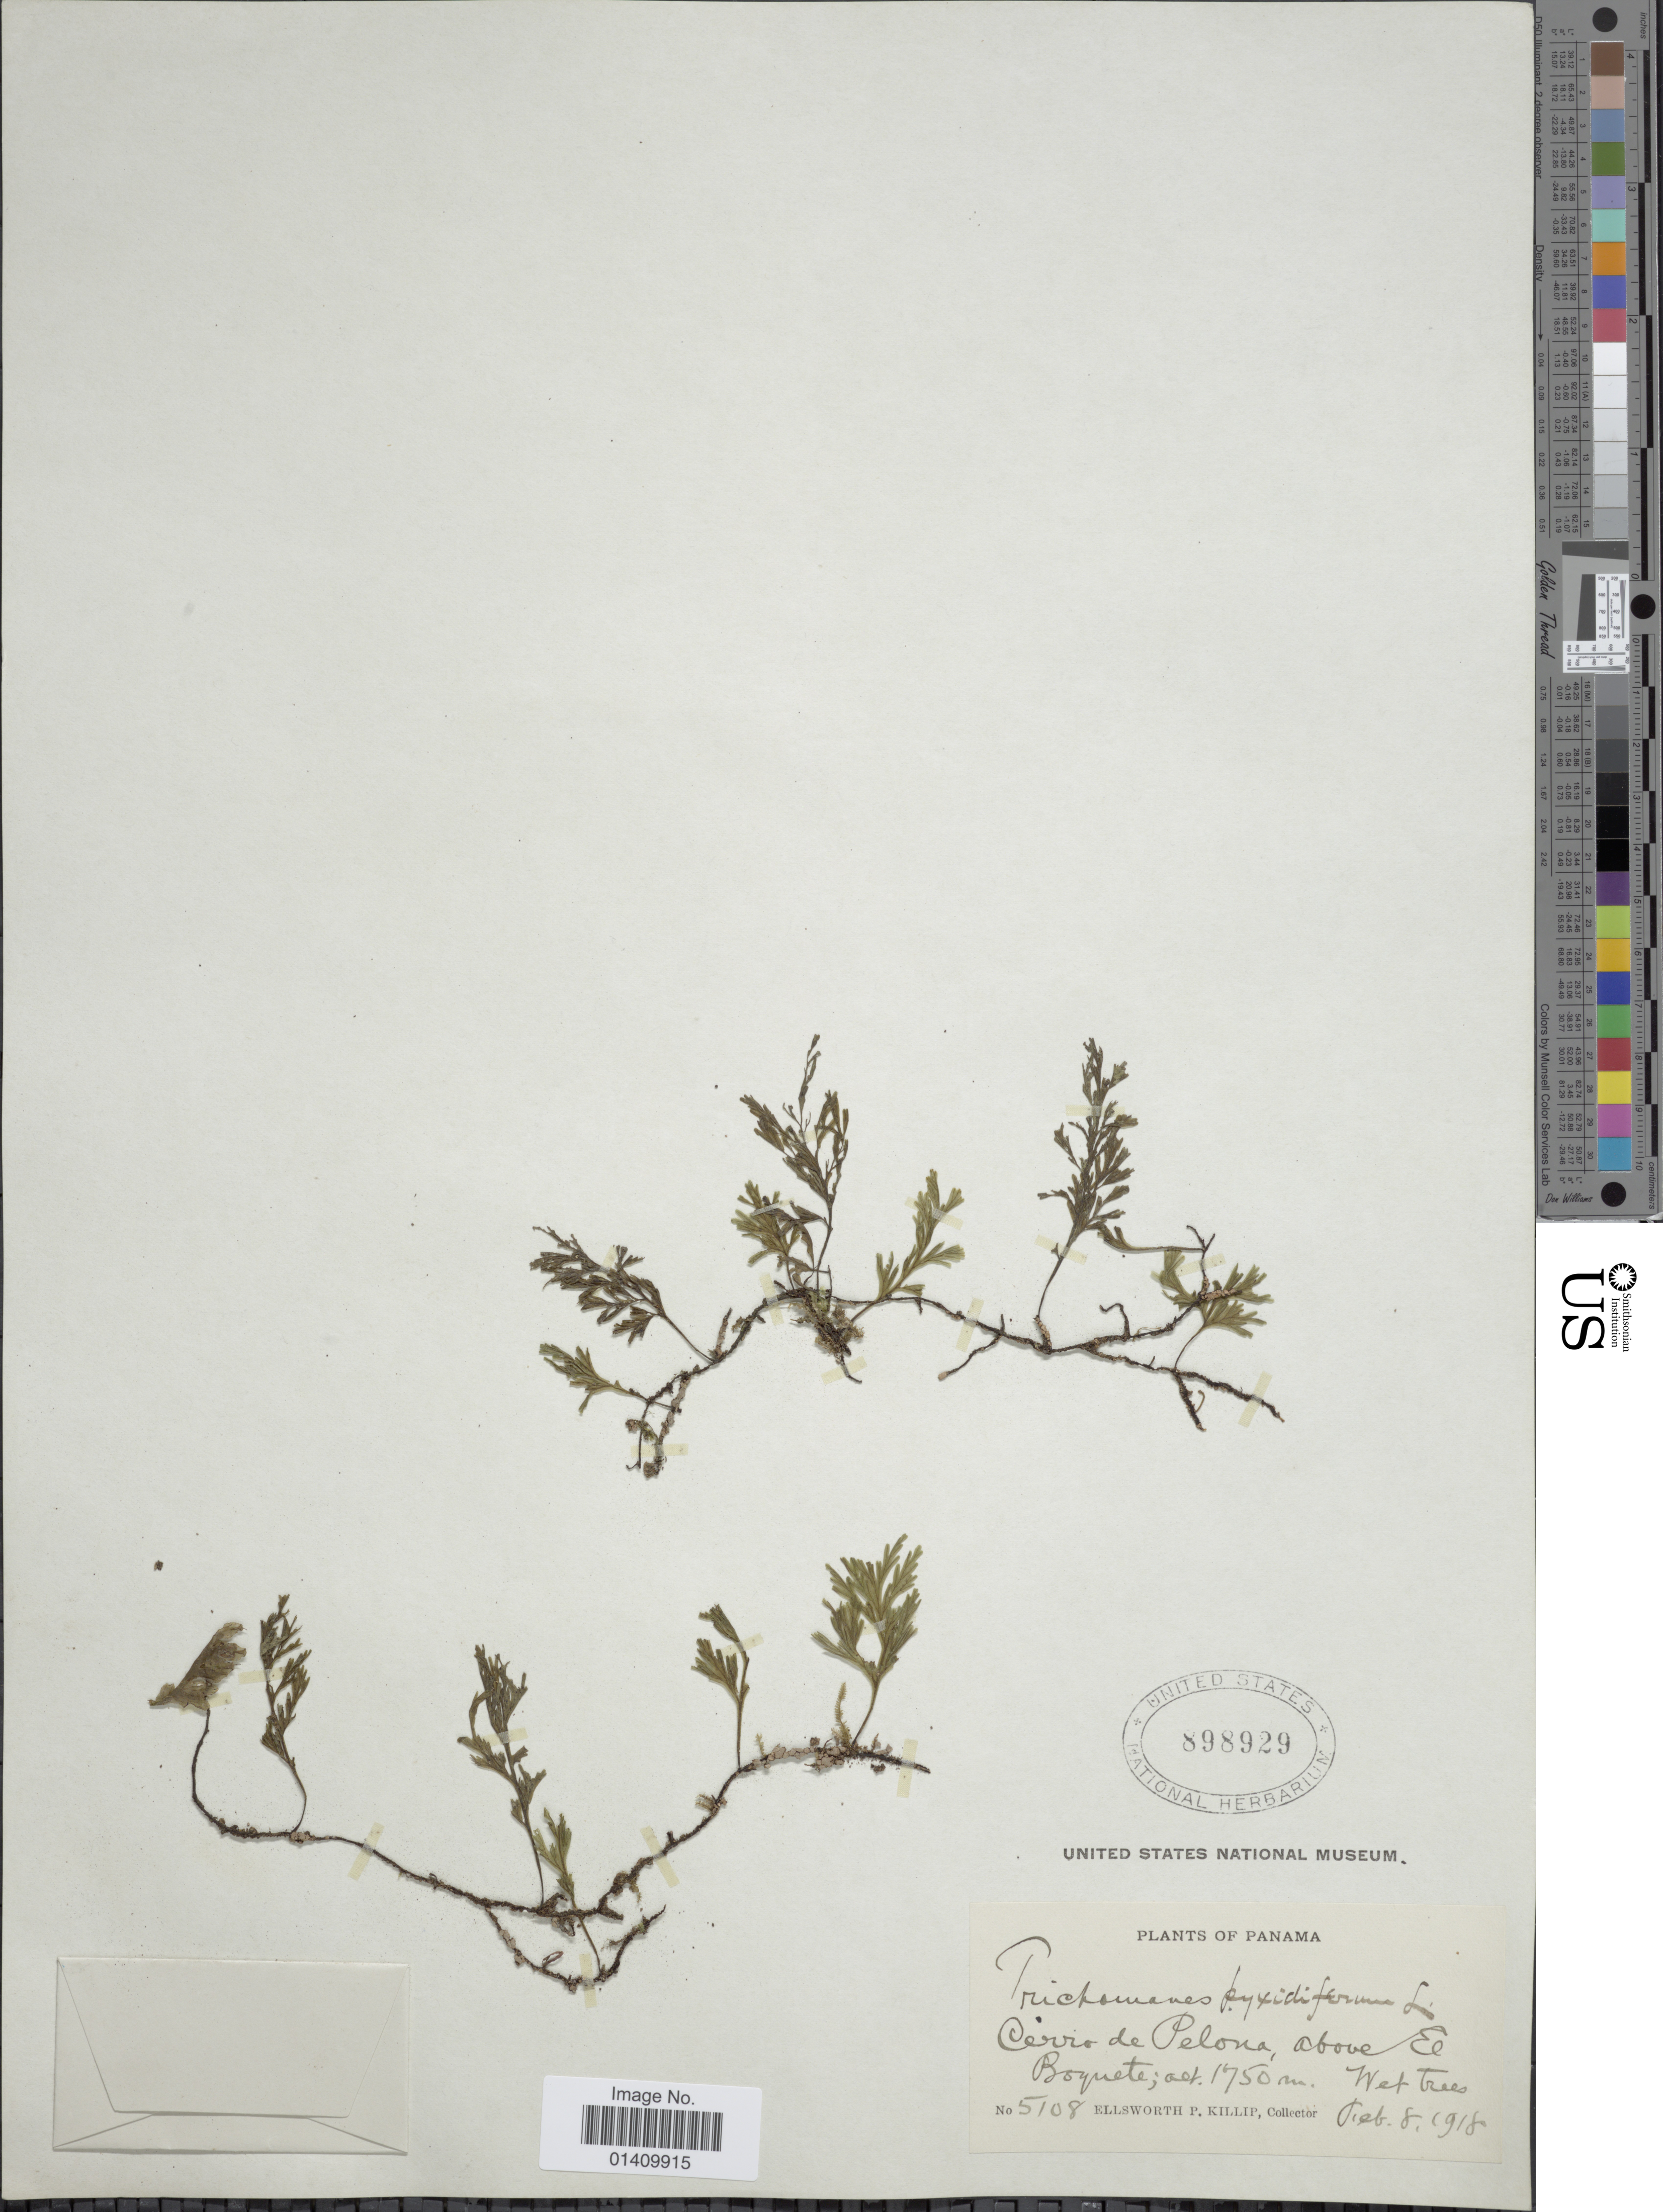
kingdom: Plantae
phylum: Tracheophyta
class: Polypodiopsida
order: Hymenophyllales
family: Hymenophyllaceae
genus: Polyphlebium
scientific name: Polyphlebium pyxidiferum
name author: (L.) Ebihara & Dubuisson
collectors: E. P. Killip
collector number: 5108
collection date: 1918-02-08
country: Panama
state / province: Chiriqui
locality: Cerro de Pelona, above El Boquete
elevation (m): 1750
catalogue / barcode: US 898929